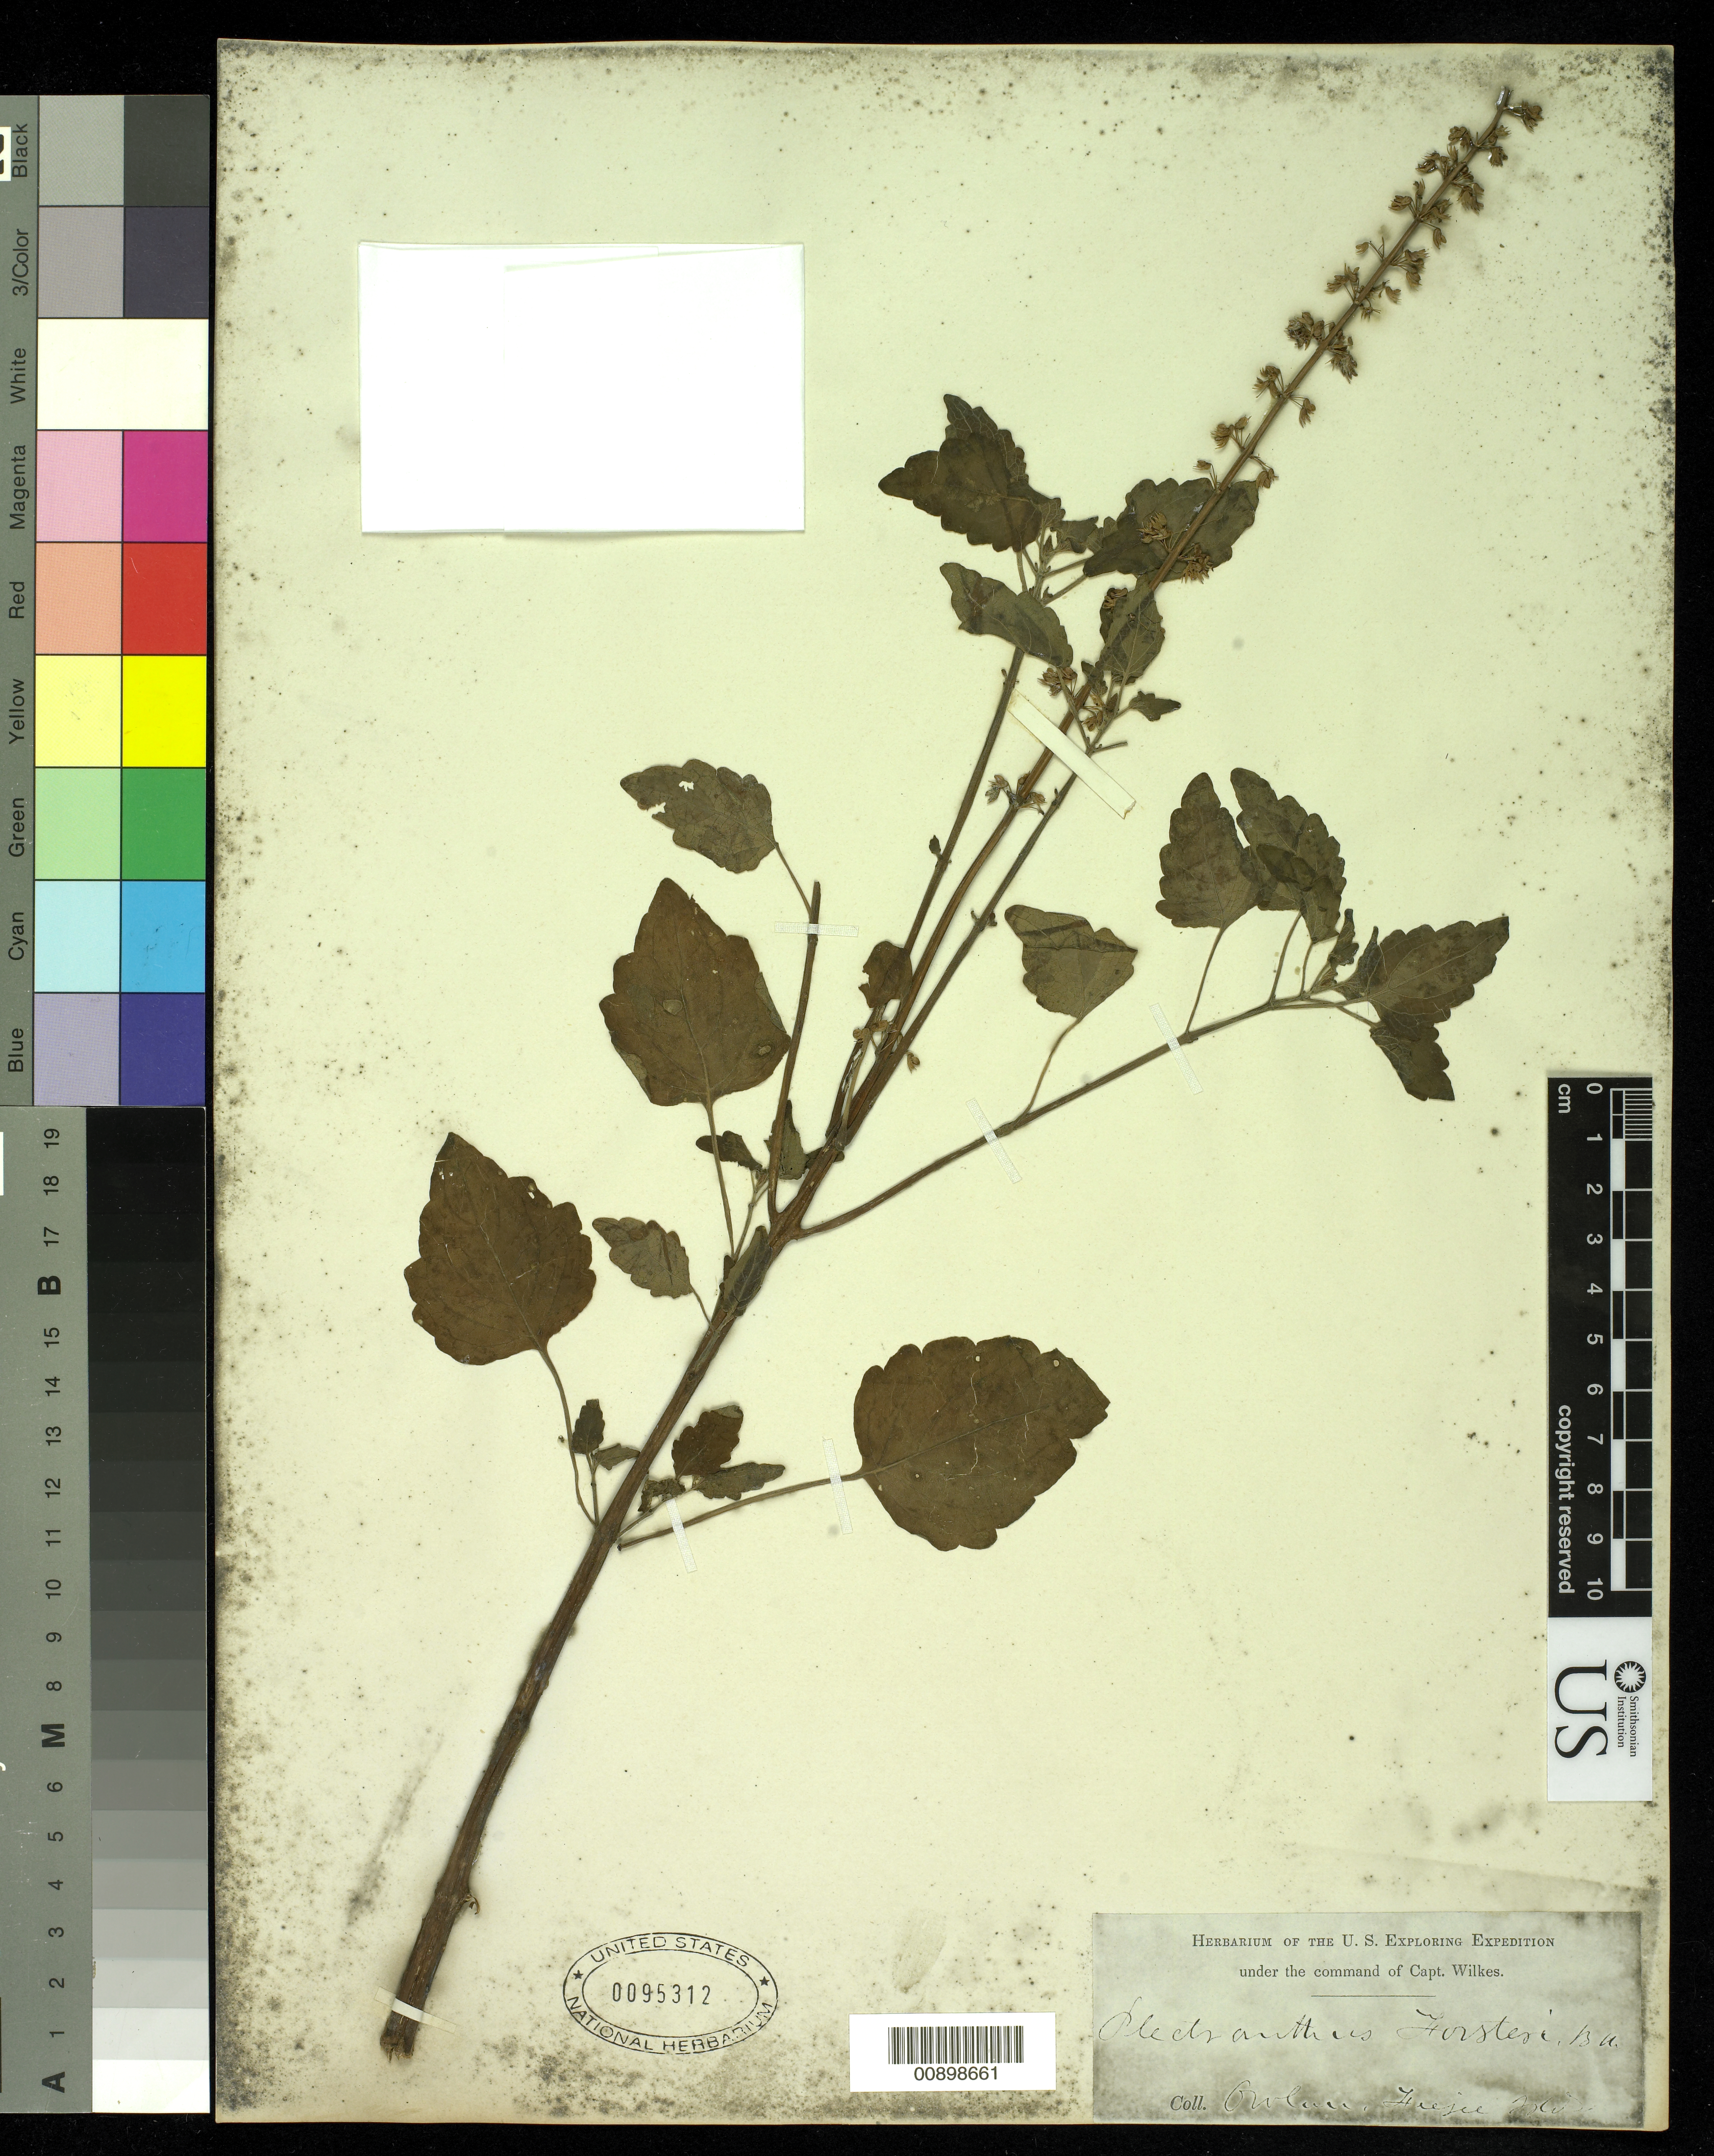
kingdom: Plantae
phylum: Tracheophyta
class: Magnoliopsida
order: Lamiales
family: Lamiaceae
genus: Plectranthus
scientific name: Plectranthus forsteri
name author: Benth.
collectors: Wilkes Explor. Exped.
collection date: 1838/1842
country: Fiji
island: Ovalau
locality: Ovalau, Feejee Islands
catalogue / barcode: US 95312